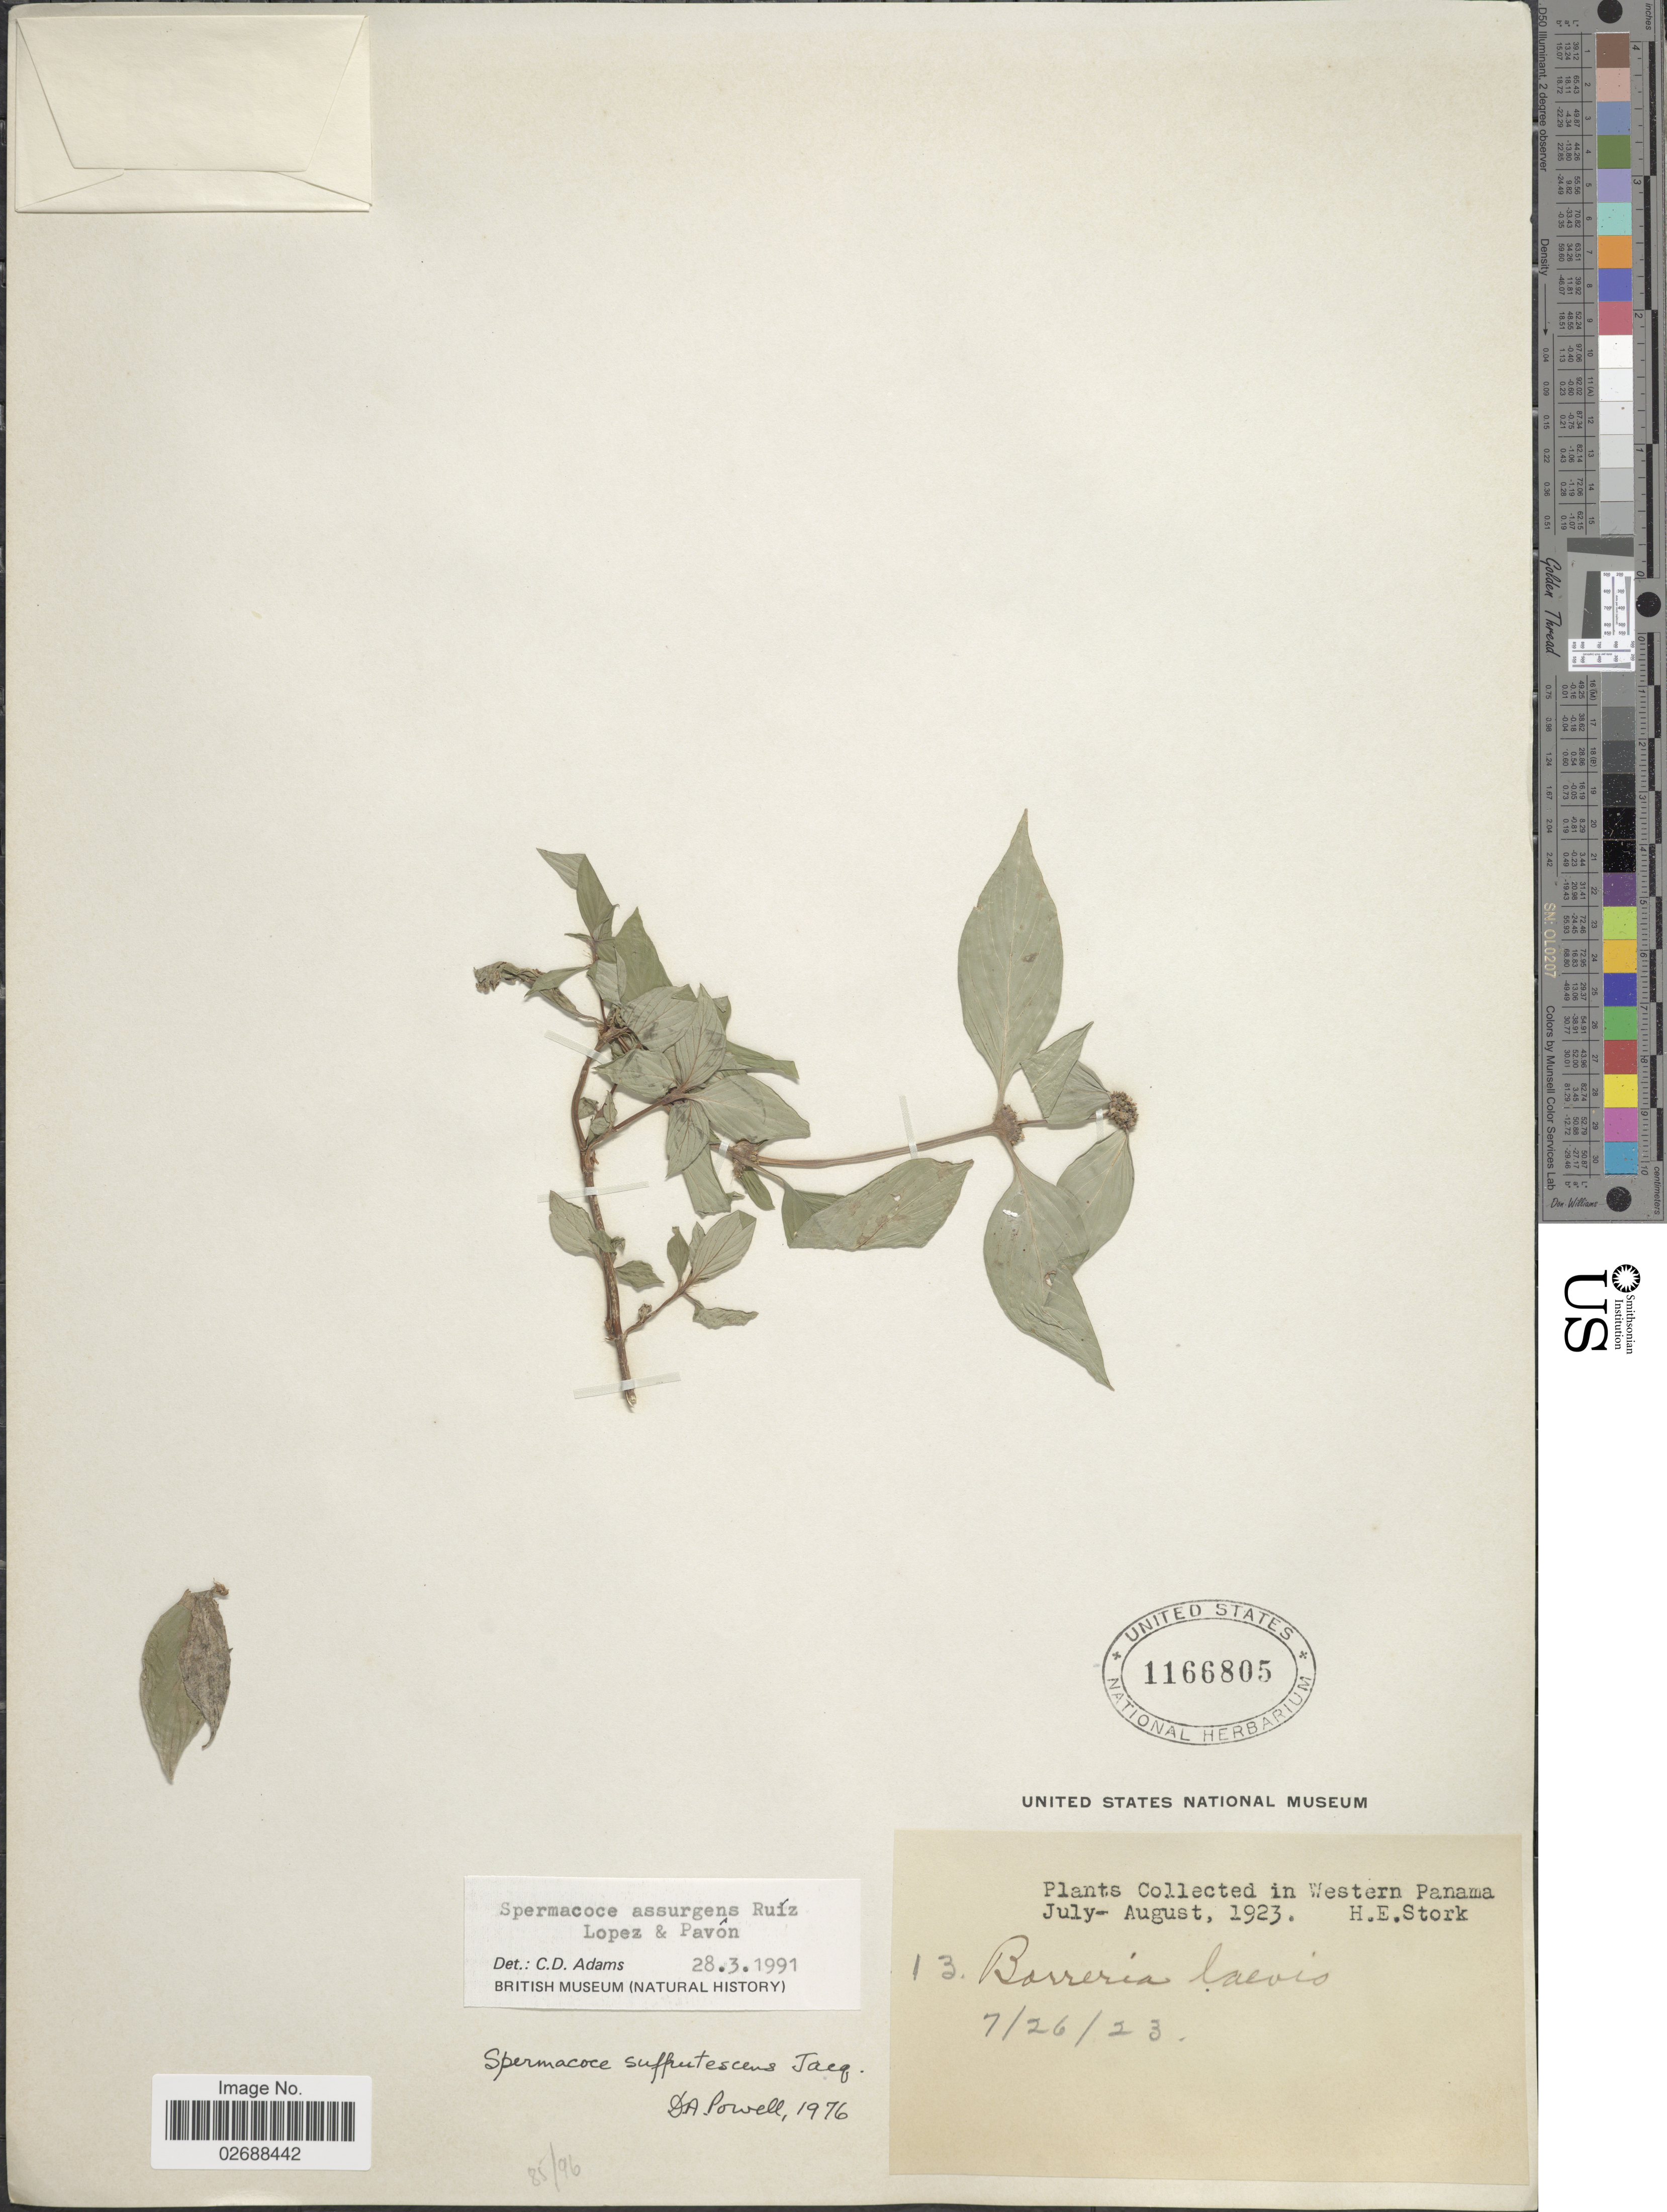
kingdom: Plantae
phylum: Tracheophyta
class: Magnoliopsida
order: Gentianales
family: Rubiaceae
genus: Spermacoce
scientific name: Spermacoce assurgens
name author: Ruiz & Pav.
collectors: H. E. Stork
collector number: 13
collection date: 1923-07-26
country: Panama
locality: Western Panama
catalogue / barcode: US 1166805